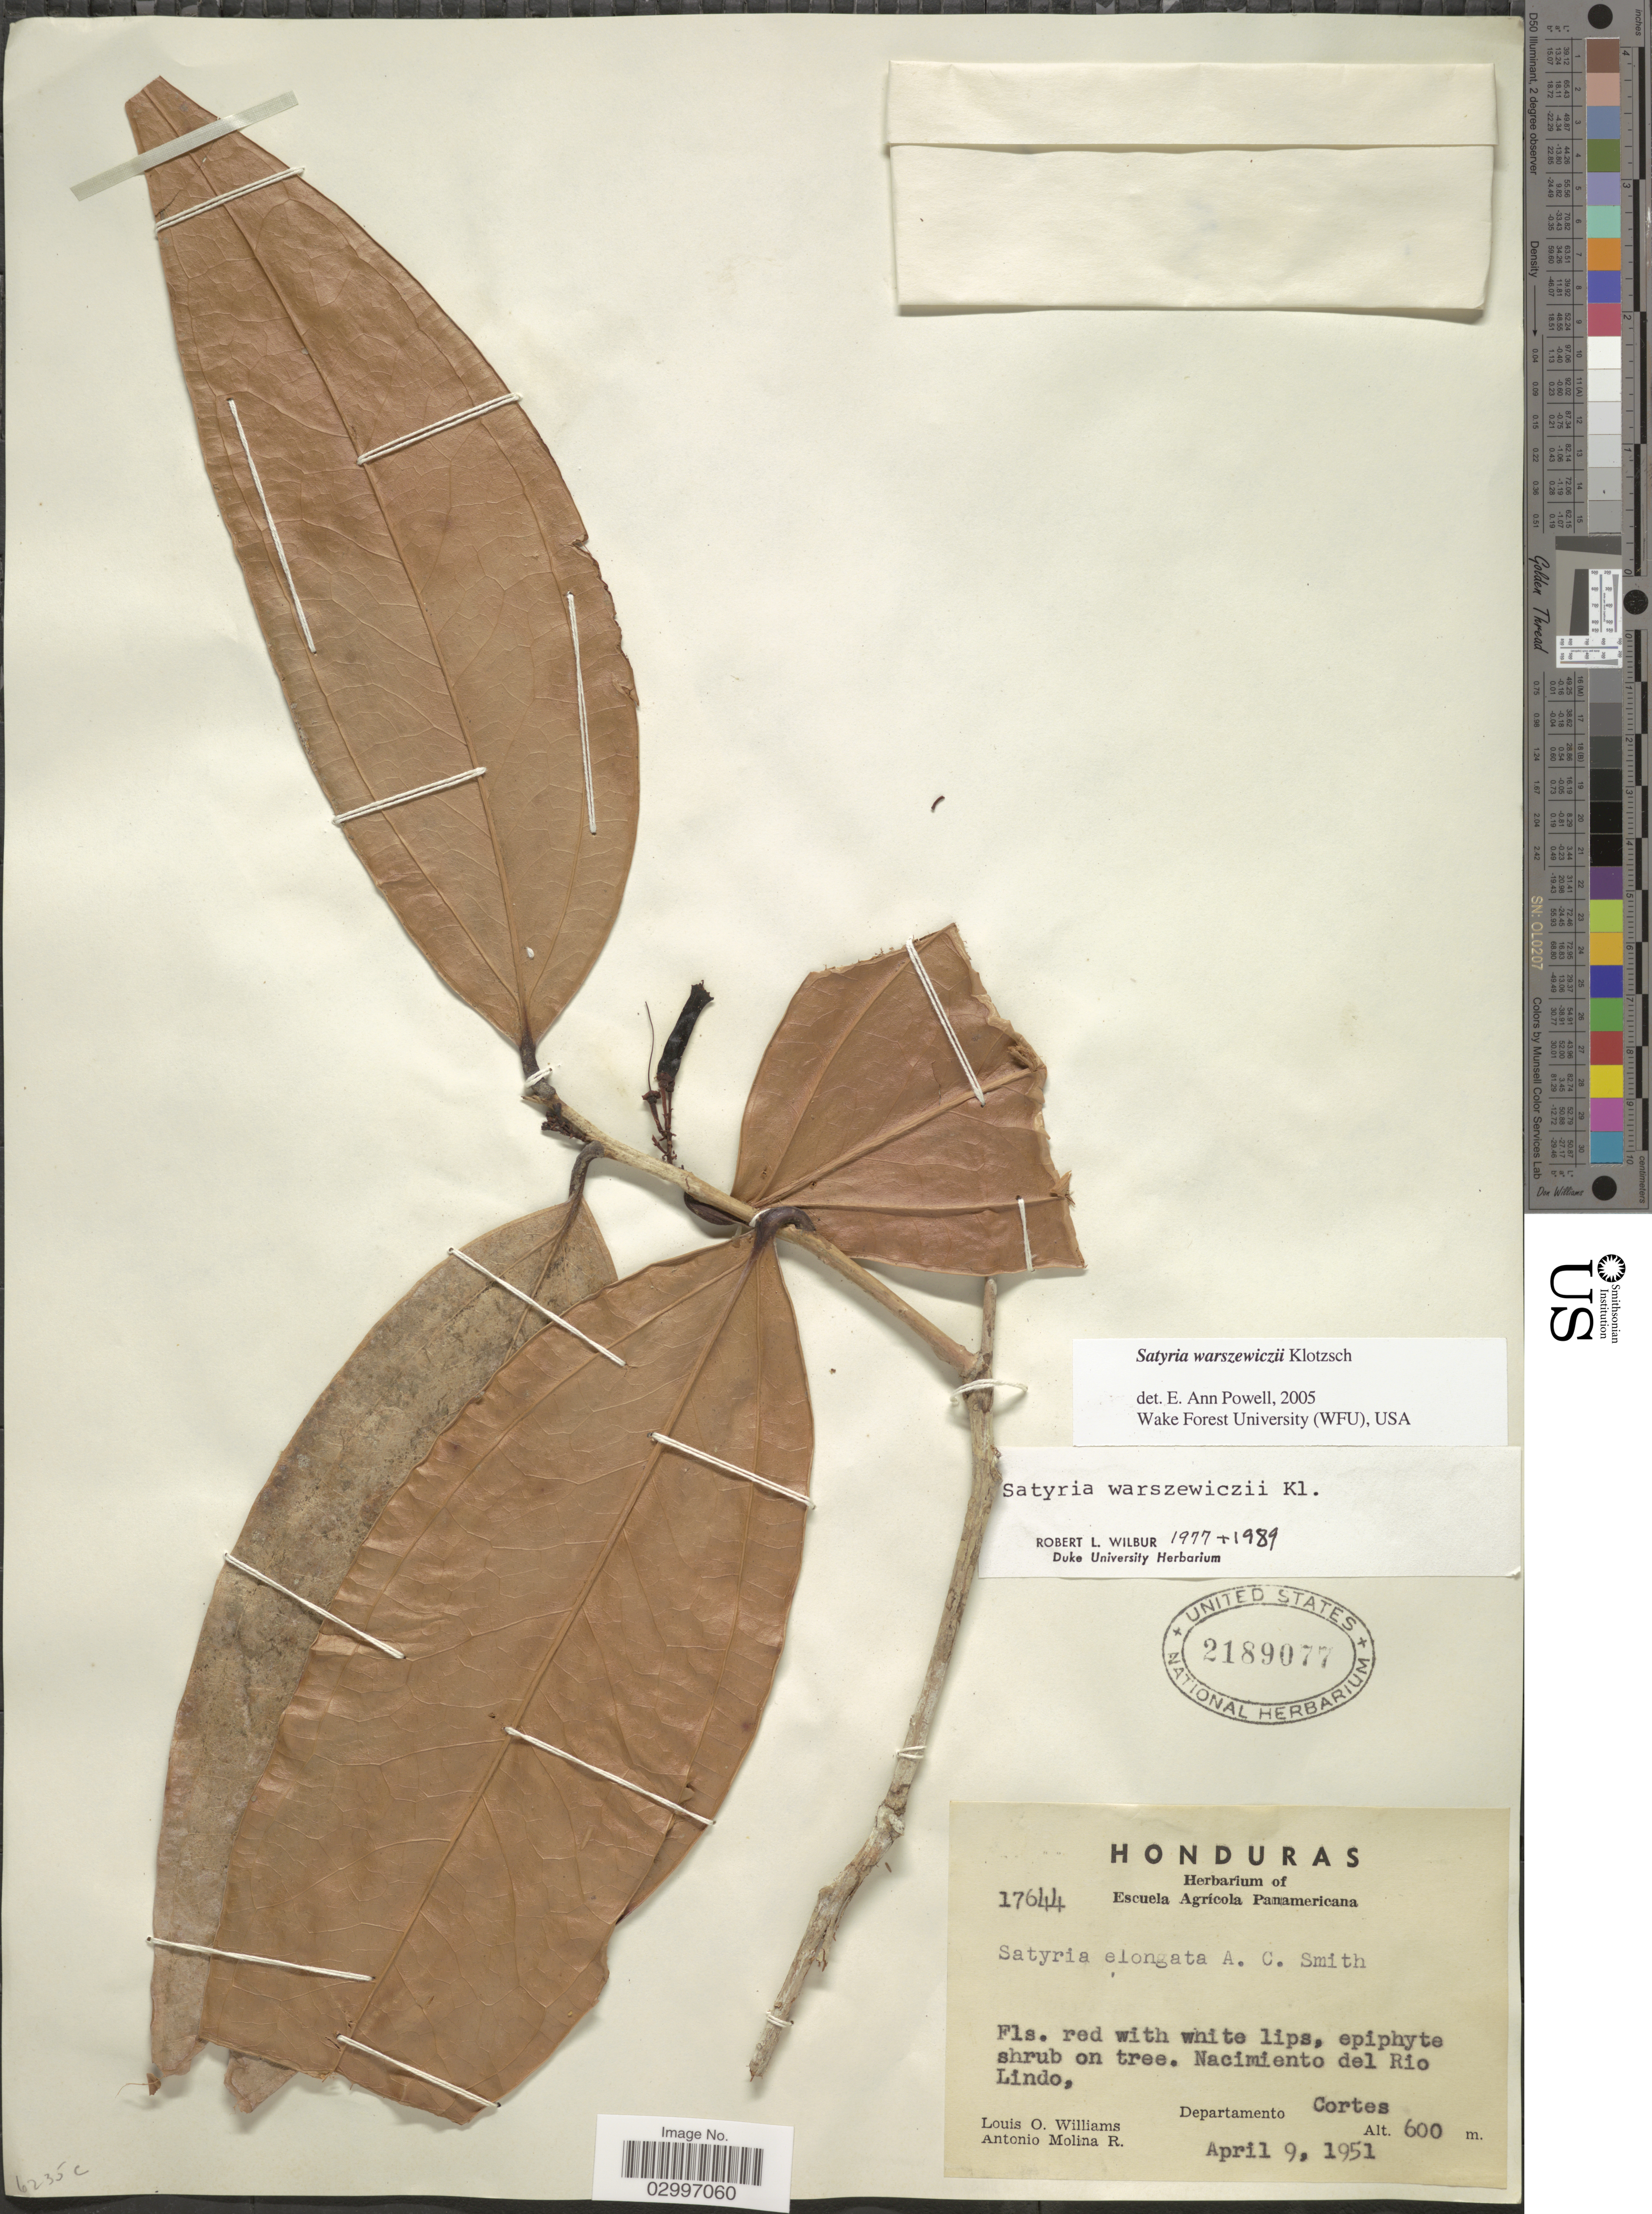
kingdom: Plantae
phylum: Tracheophyta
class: Magnoliopsida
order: Ericales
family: Ericaceae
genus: Satyria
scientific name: Satyria warszewiczii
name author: Klotzsch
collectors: L. O. Williams & A. Molina R.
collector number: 17644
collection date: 1951-04-09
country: Honduras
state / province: Cortés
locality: Nacimiento del Rio Lindo, Departamento Cortes.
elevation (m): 600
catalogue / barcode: US 2189077